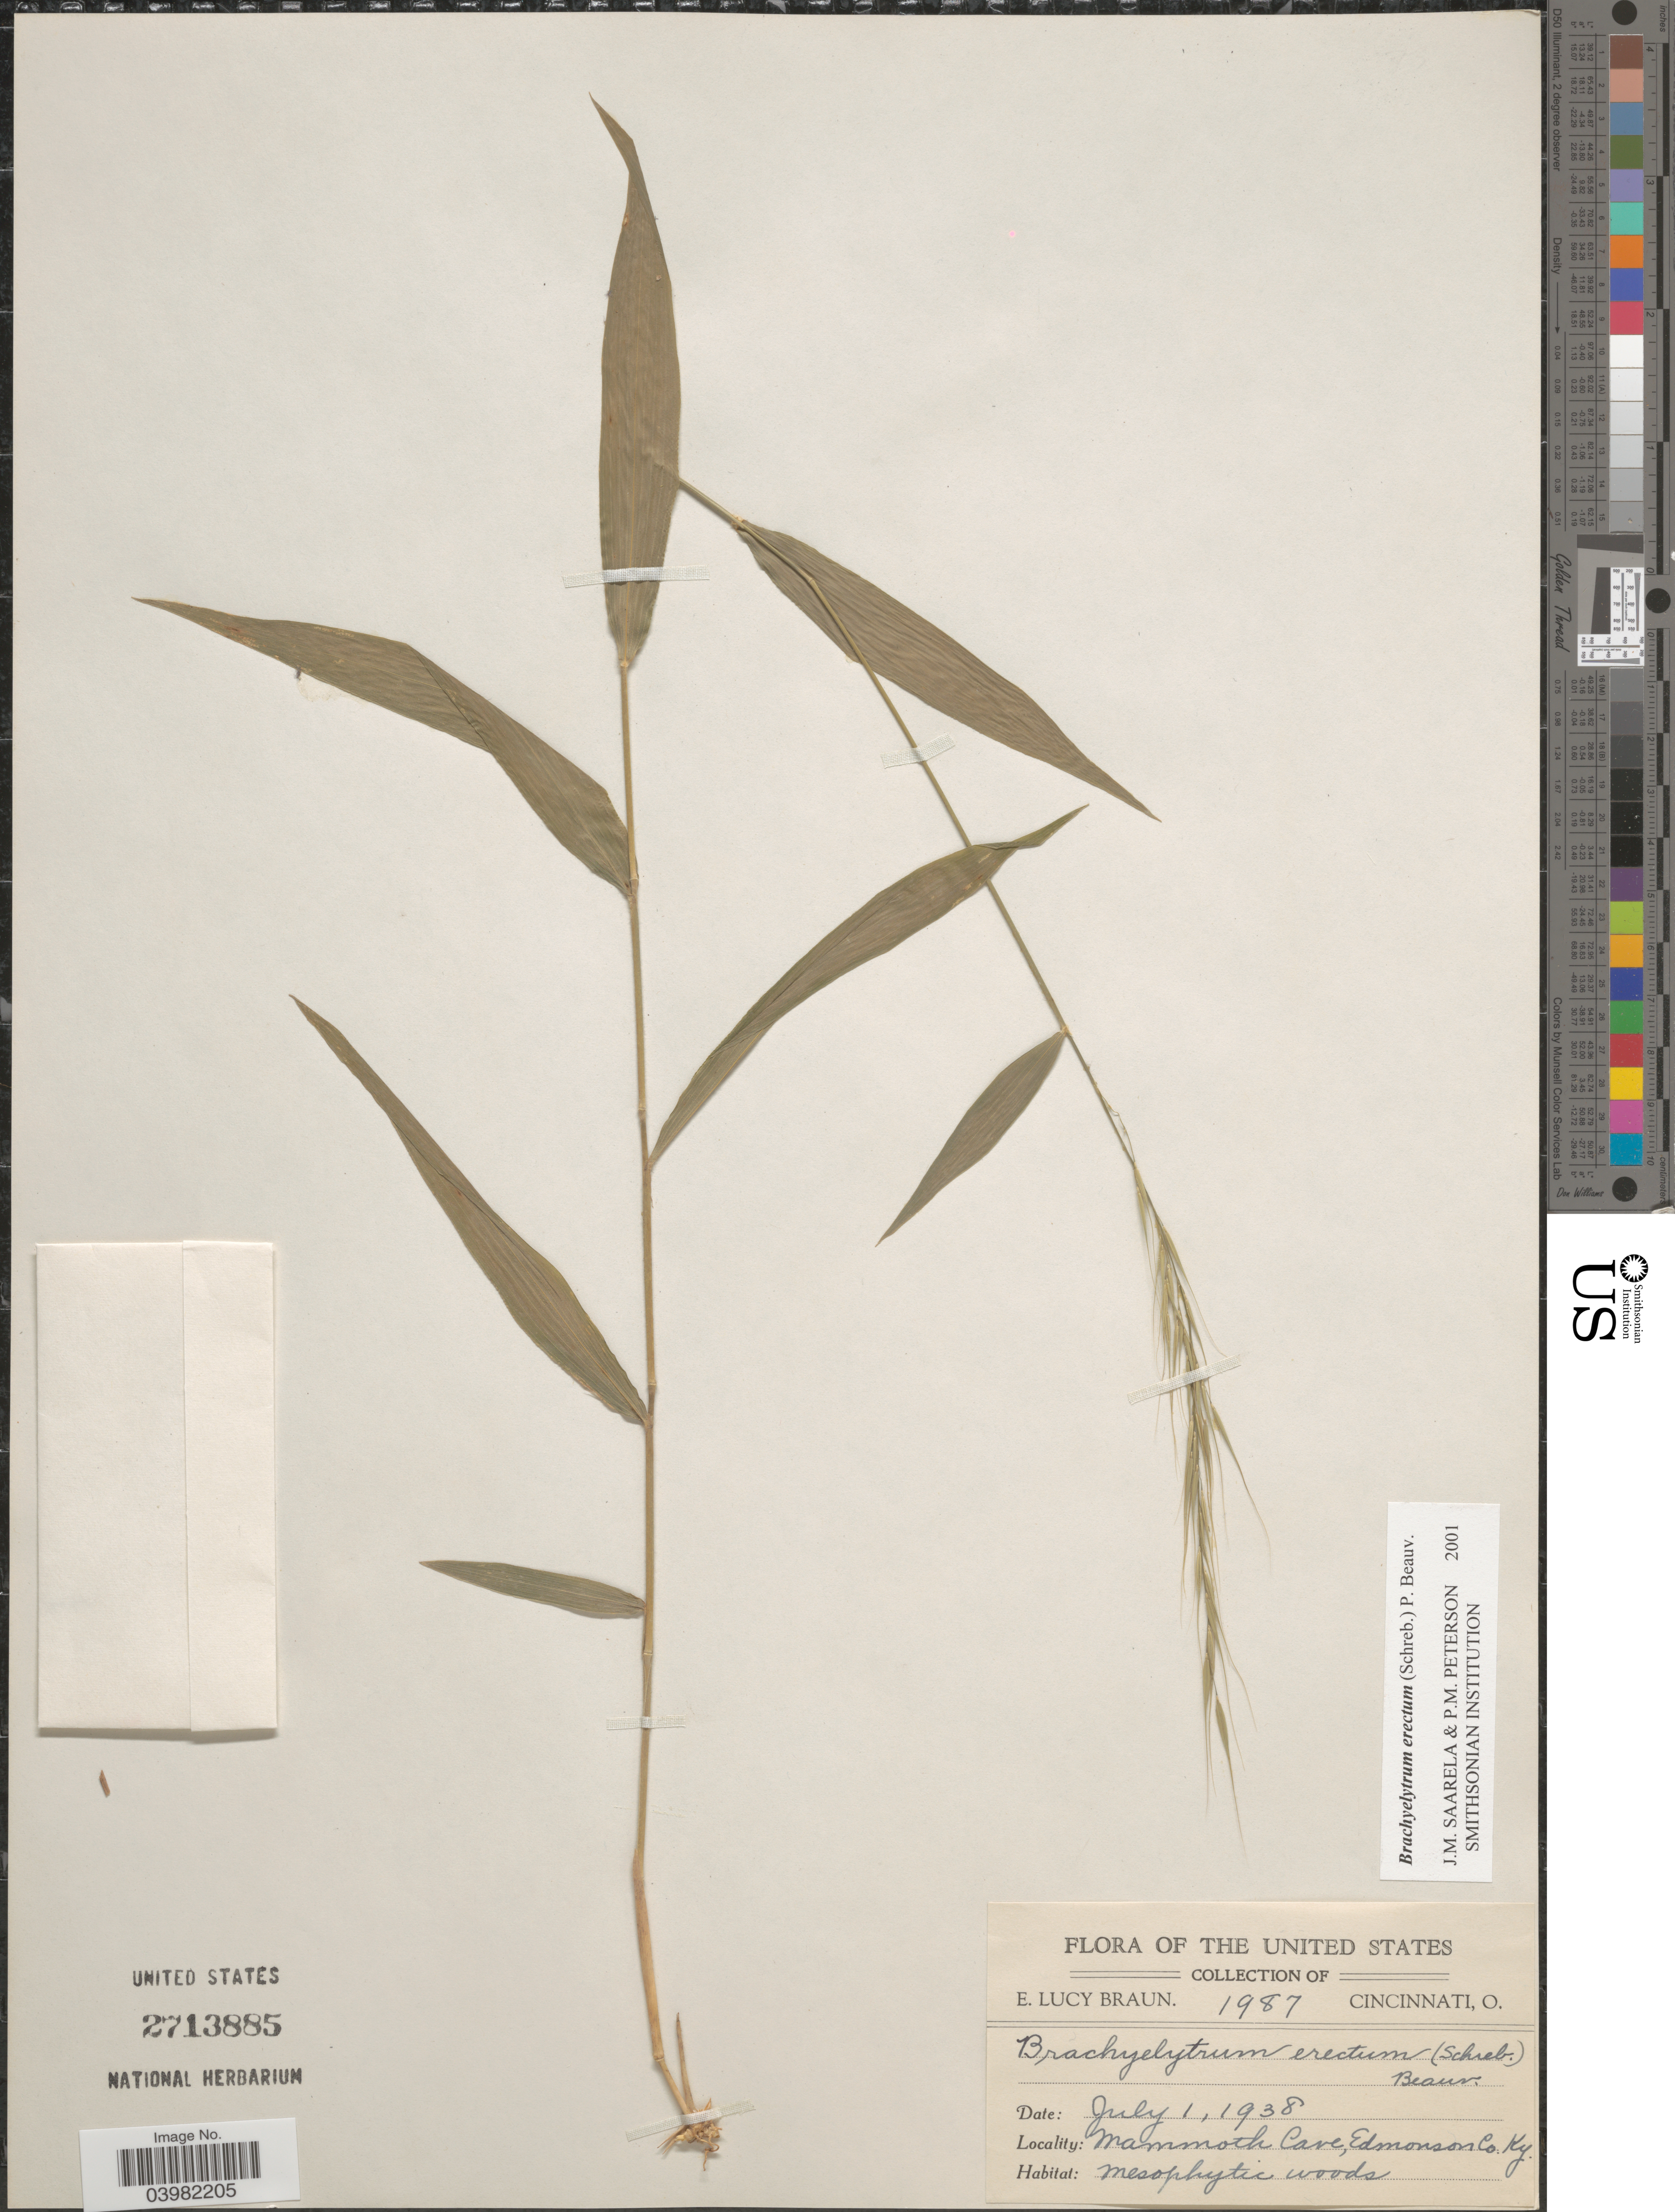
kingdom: Plantae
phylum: Tracheophyta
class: Liliopsida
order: Poales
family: Poaceae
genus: Brachyelytrum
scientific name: Brachyelytrum erectum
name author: (Schreb.) P. Beauv.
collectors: E. L. Braun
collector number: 1987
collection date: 1938-07-01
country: United States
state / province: Kentucky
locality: Mammoth Cave, Edmonson Co.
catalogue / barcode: US 2713885